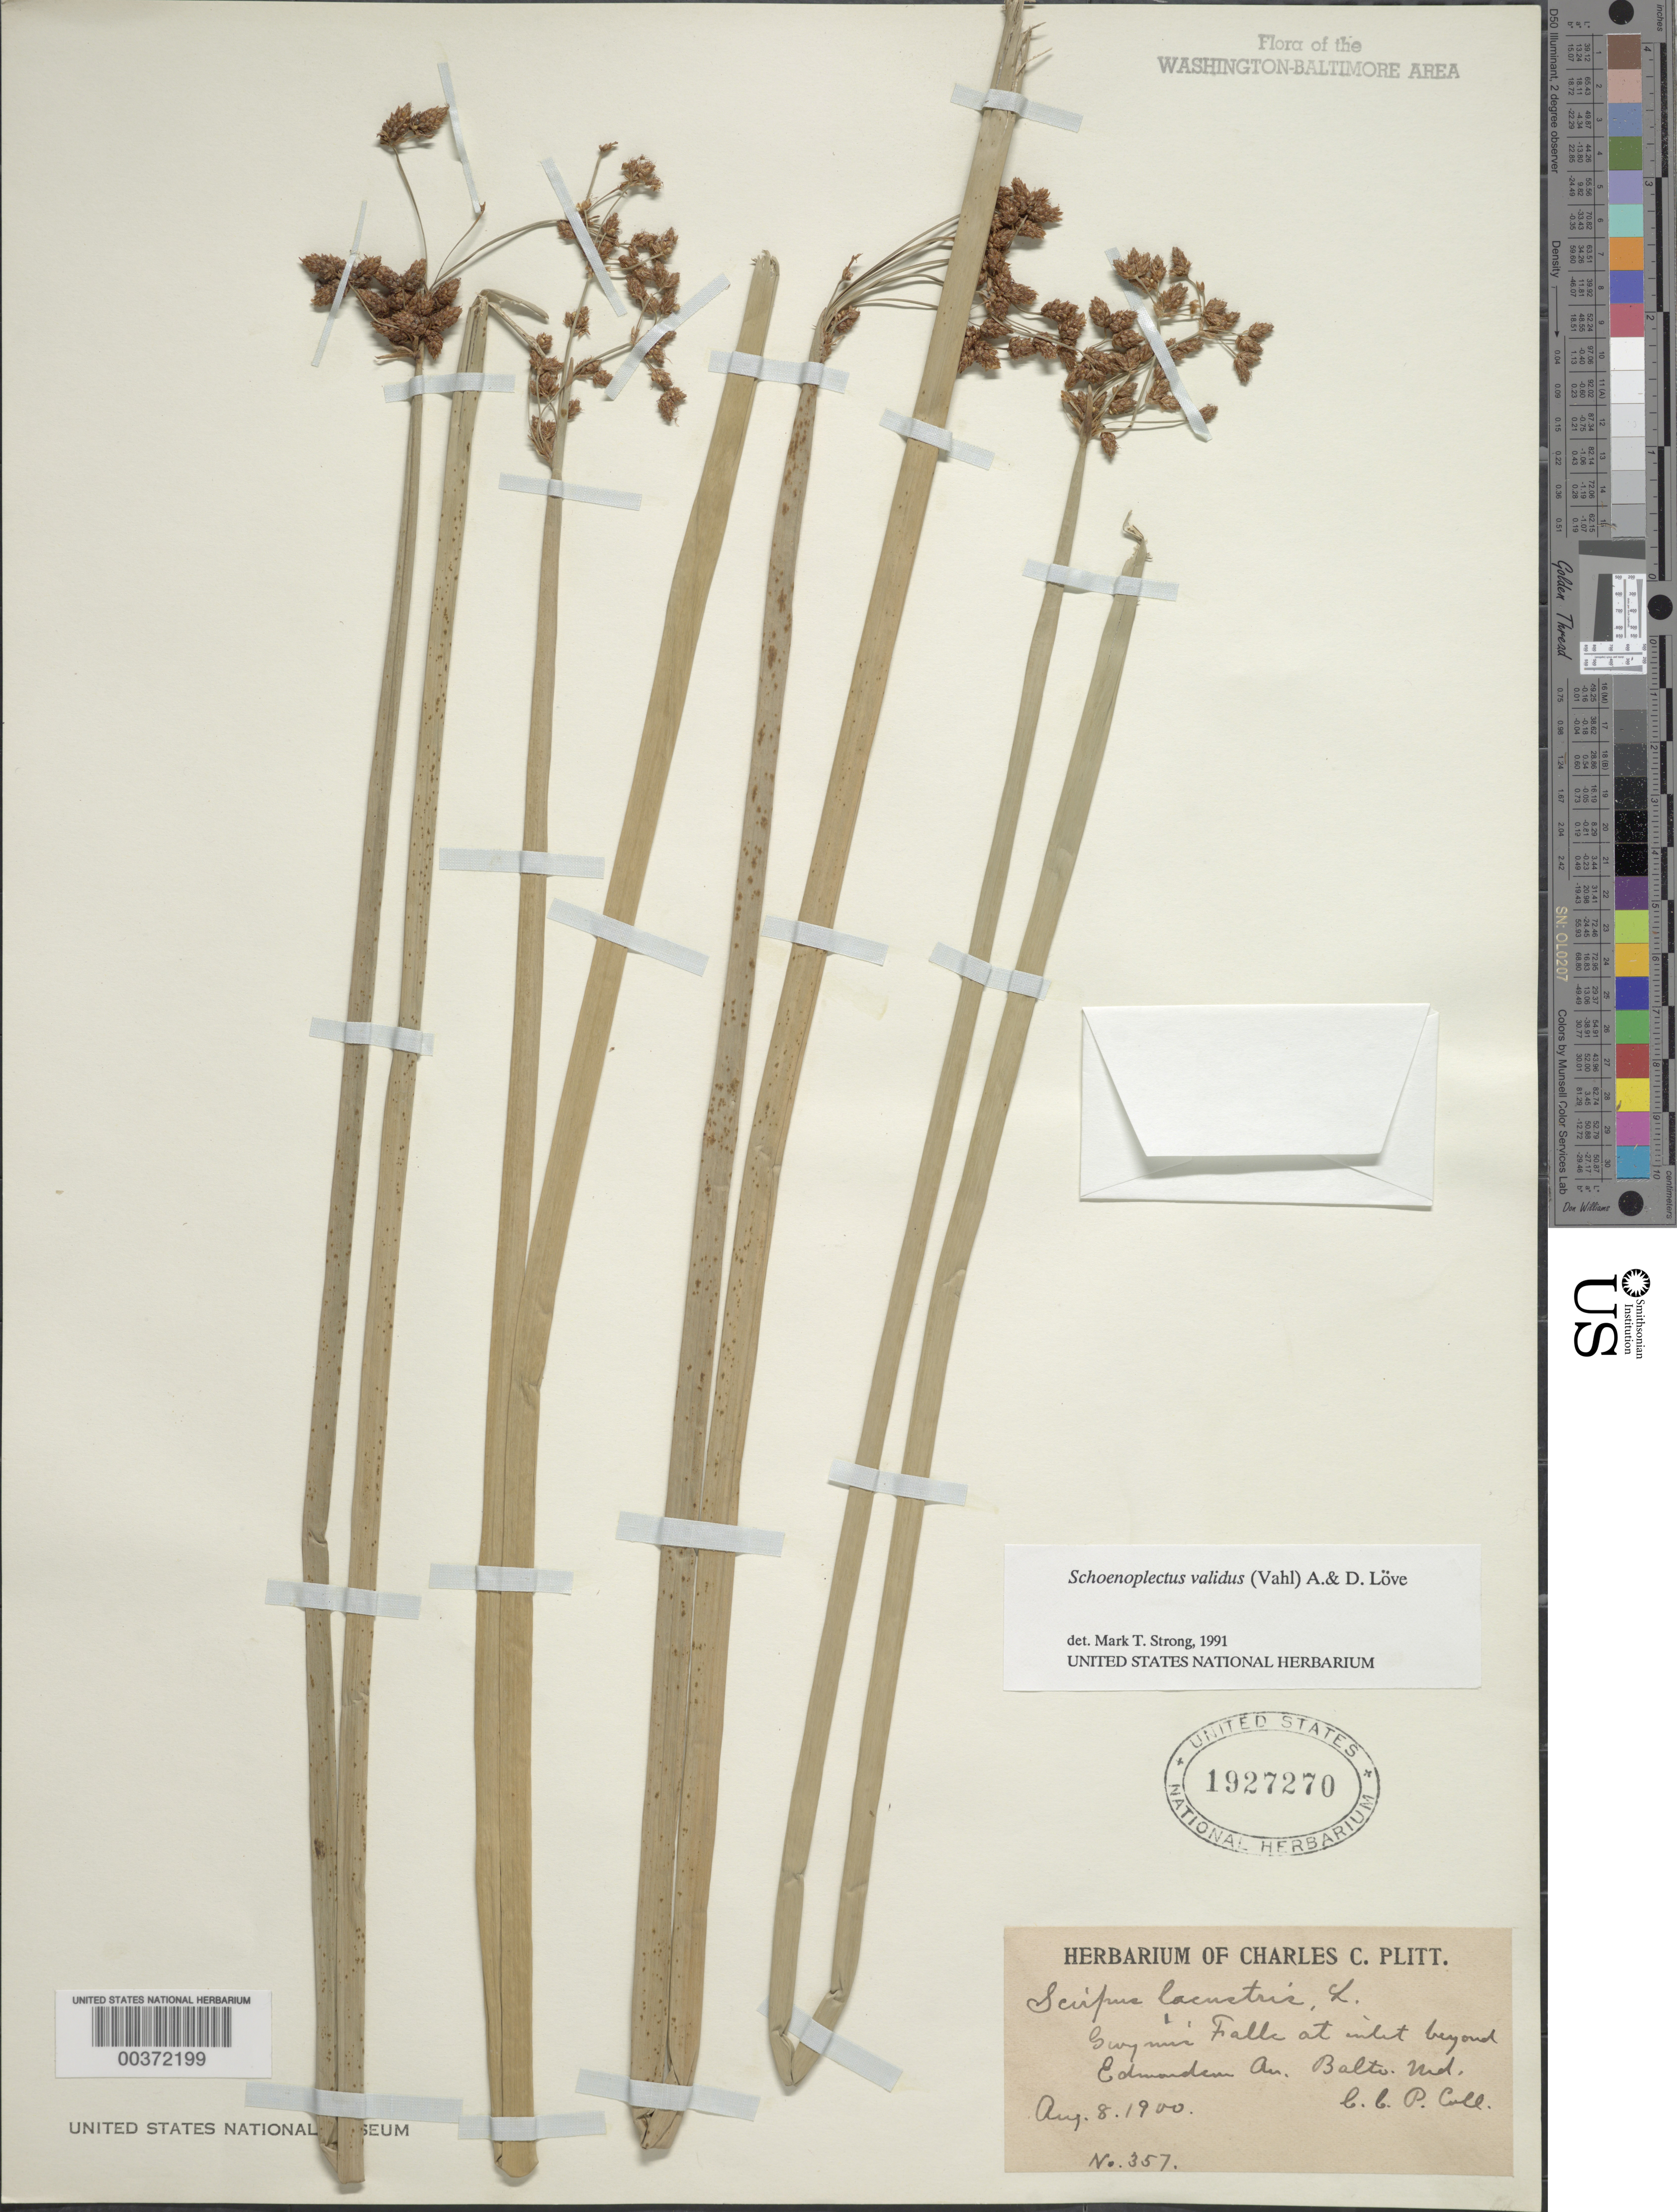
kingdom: Plantae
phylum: Tracheophyta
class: Liliopsida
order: Poales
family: Cyperaceae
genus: Schoenoplectus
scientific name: Schoenoplectus validus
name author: (Vahl) Á. Löve & D. Löve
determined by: Strong, Mark T., (BOT), Smithsonian Institution - National Museum of Natural History (UNITED STATES)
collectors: C. Plitt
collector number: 357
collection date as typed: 08 Aug 1900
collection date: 1900-08-08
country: United States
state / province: Maryland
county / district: City of Baltimore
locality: Baltimore, Gwynn Falls, beyond Edmondson Ave.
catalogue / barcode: US 1927270